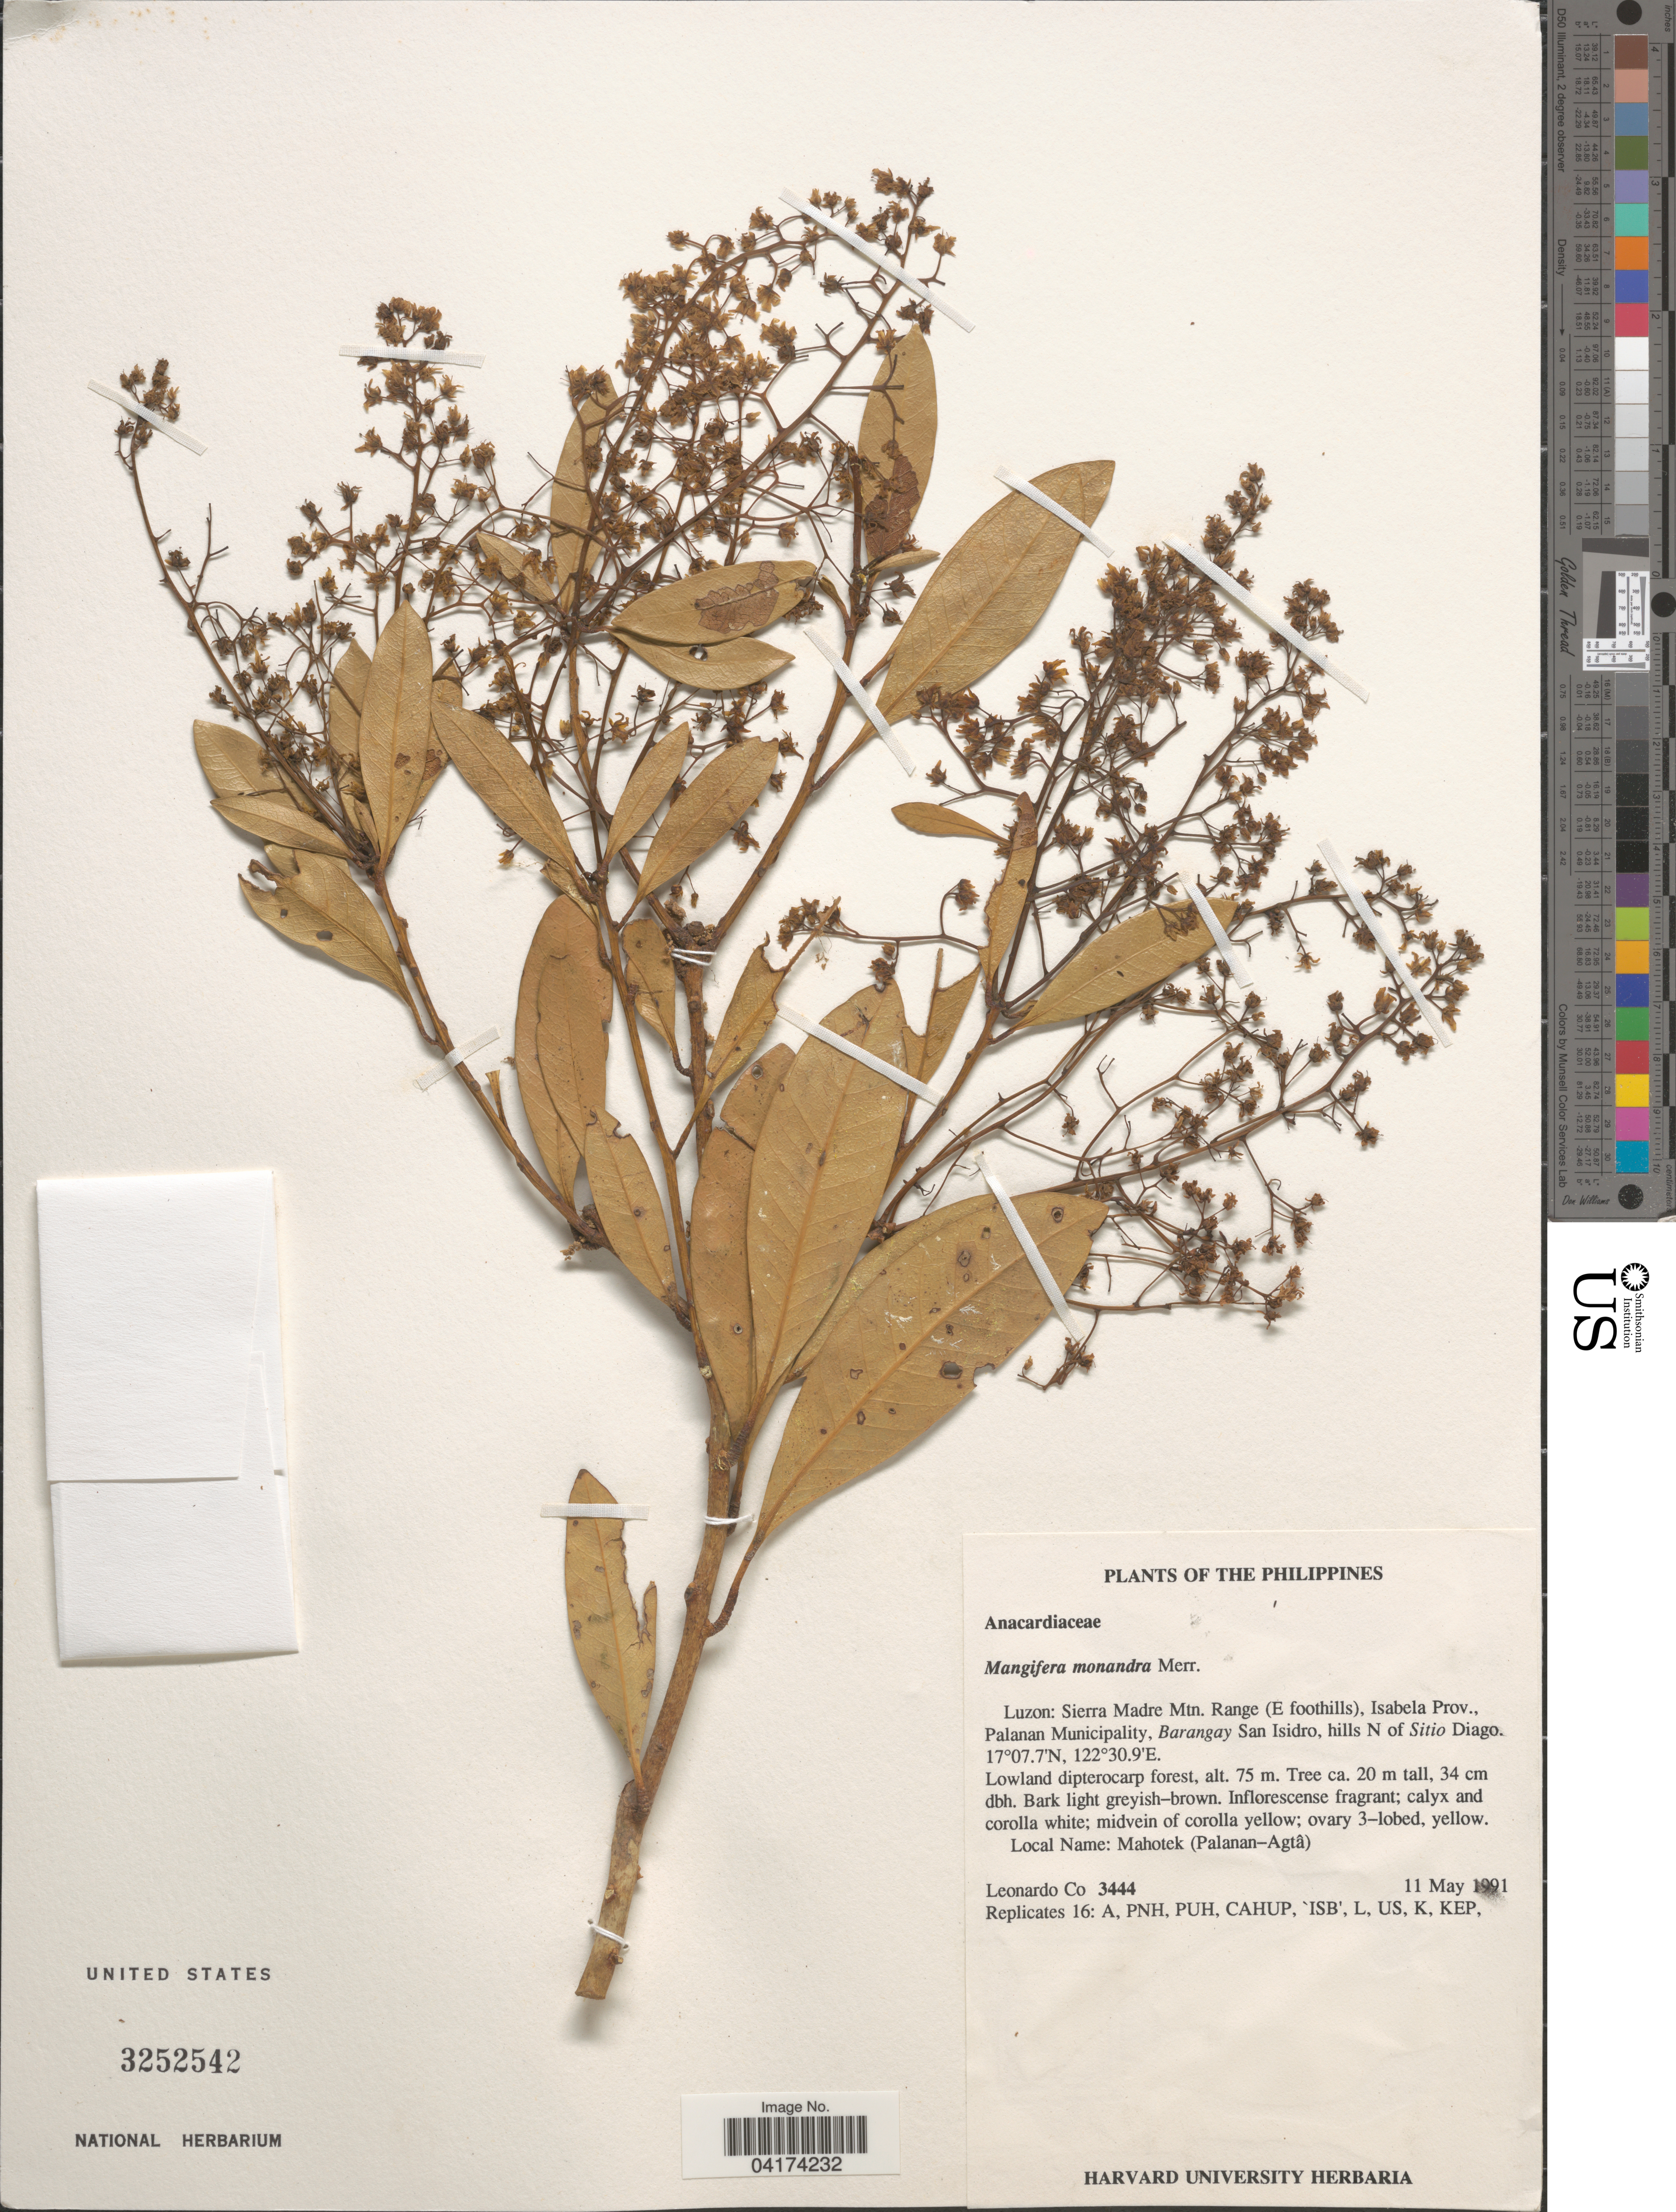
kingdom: Plantae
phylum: Tracheophyta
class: Magnoliopsida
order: Sapindales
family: Anacardiaceae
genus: Mangifera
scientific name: Mangifera monandra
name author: Merr.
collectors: L. Co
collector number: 3444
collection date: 1991-05-11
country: Philippines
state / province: Cagayan Valley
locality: Luzon: Sierra Madre Mtn. Range (E foothills), Isabela Prov., Palanan Municipality, Barangay San Isidro, hills N of Sitio Diago.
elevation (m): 75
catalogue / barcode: US 3252542